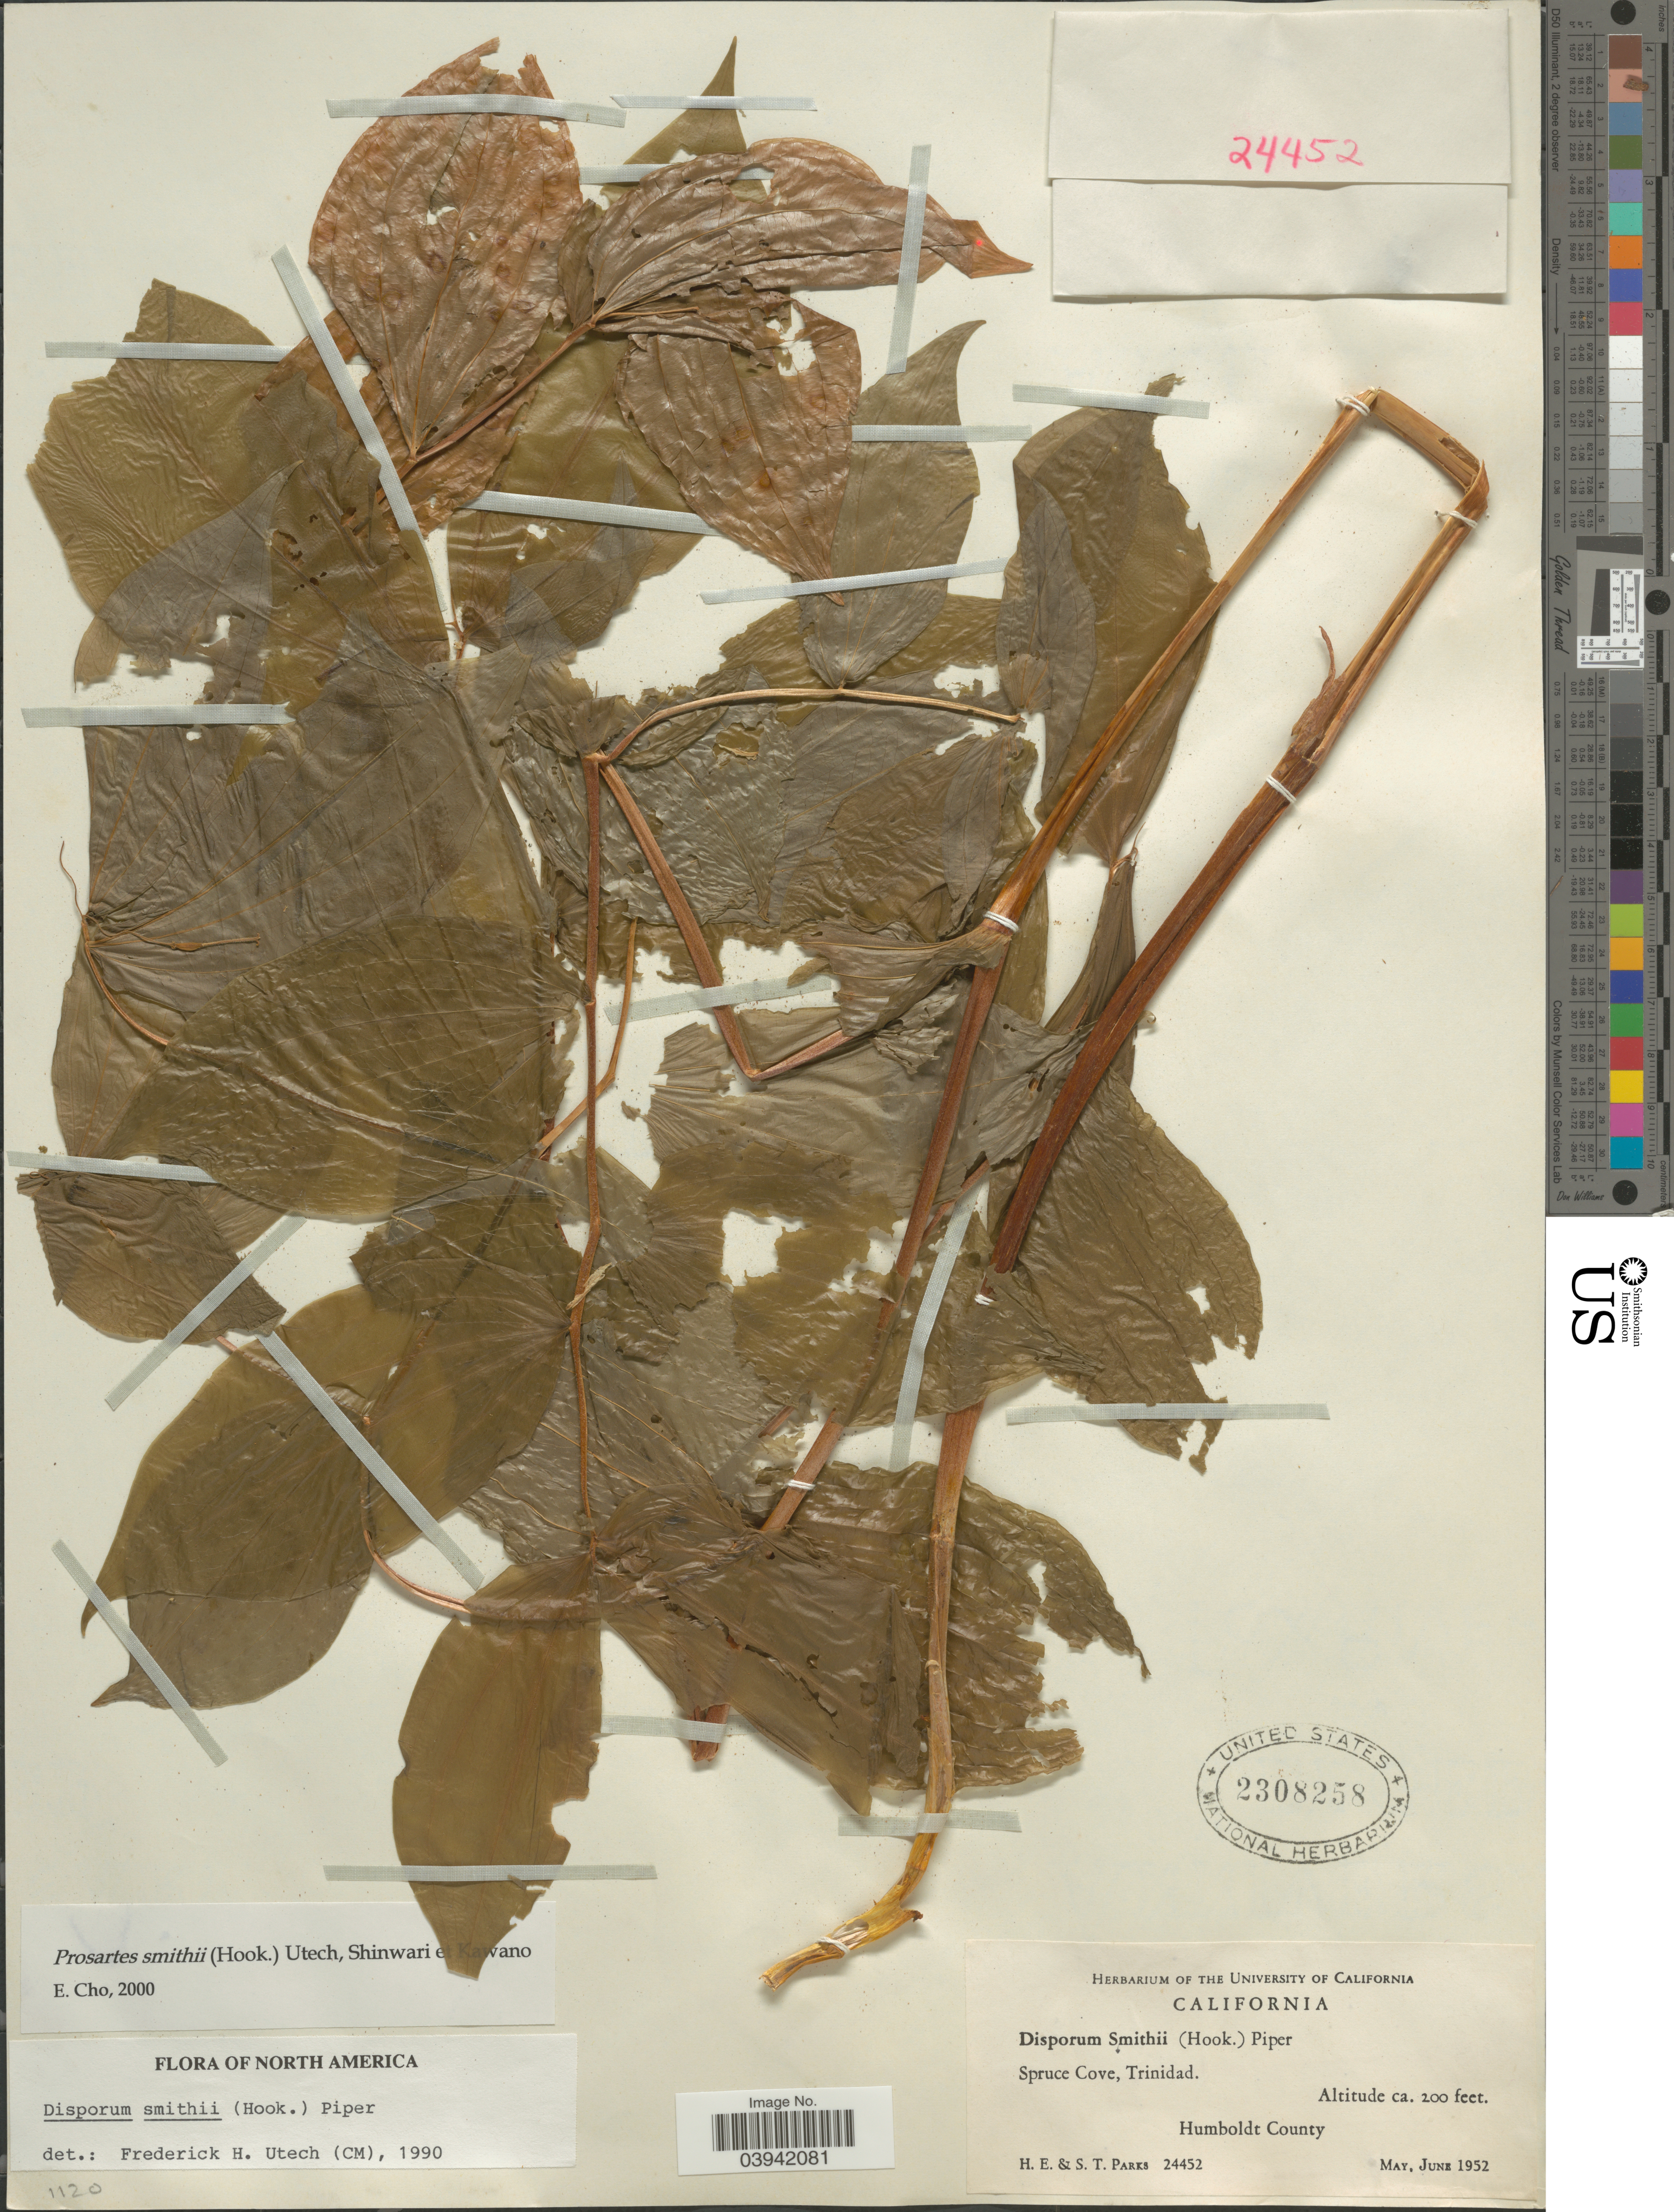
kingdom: Plantae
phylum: Tracheophyta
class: Liliopsida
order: Liliales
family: Liliaceae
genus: Prosartes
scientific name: Prosartes smithii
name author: (Hook.) Utech et al.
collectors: H. E. Parks & S. Parks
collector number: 24452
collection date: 1952-05/1952-06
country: United States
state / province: California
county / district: Humboldt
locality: Spruce Cove, Trinidad. Humboldt County.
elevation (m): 61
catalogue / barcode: US 2308258